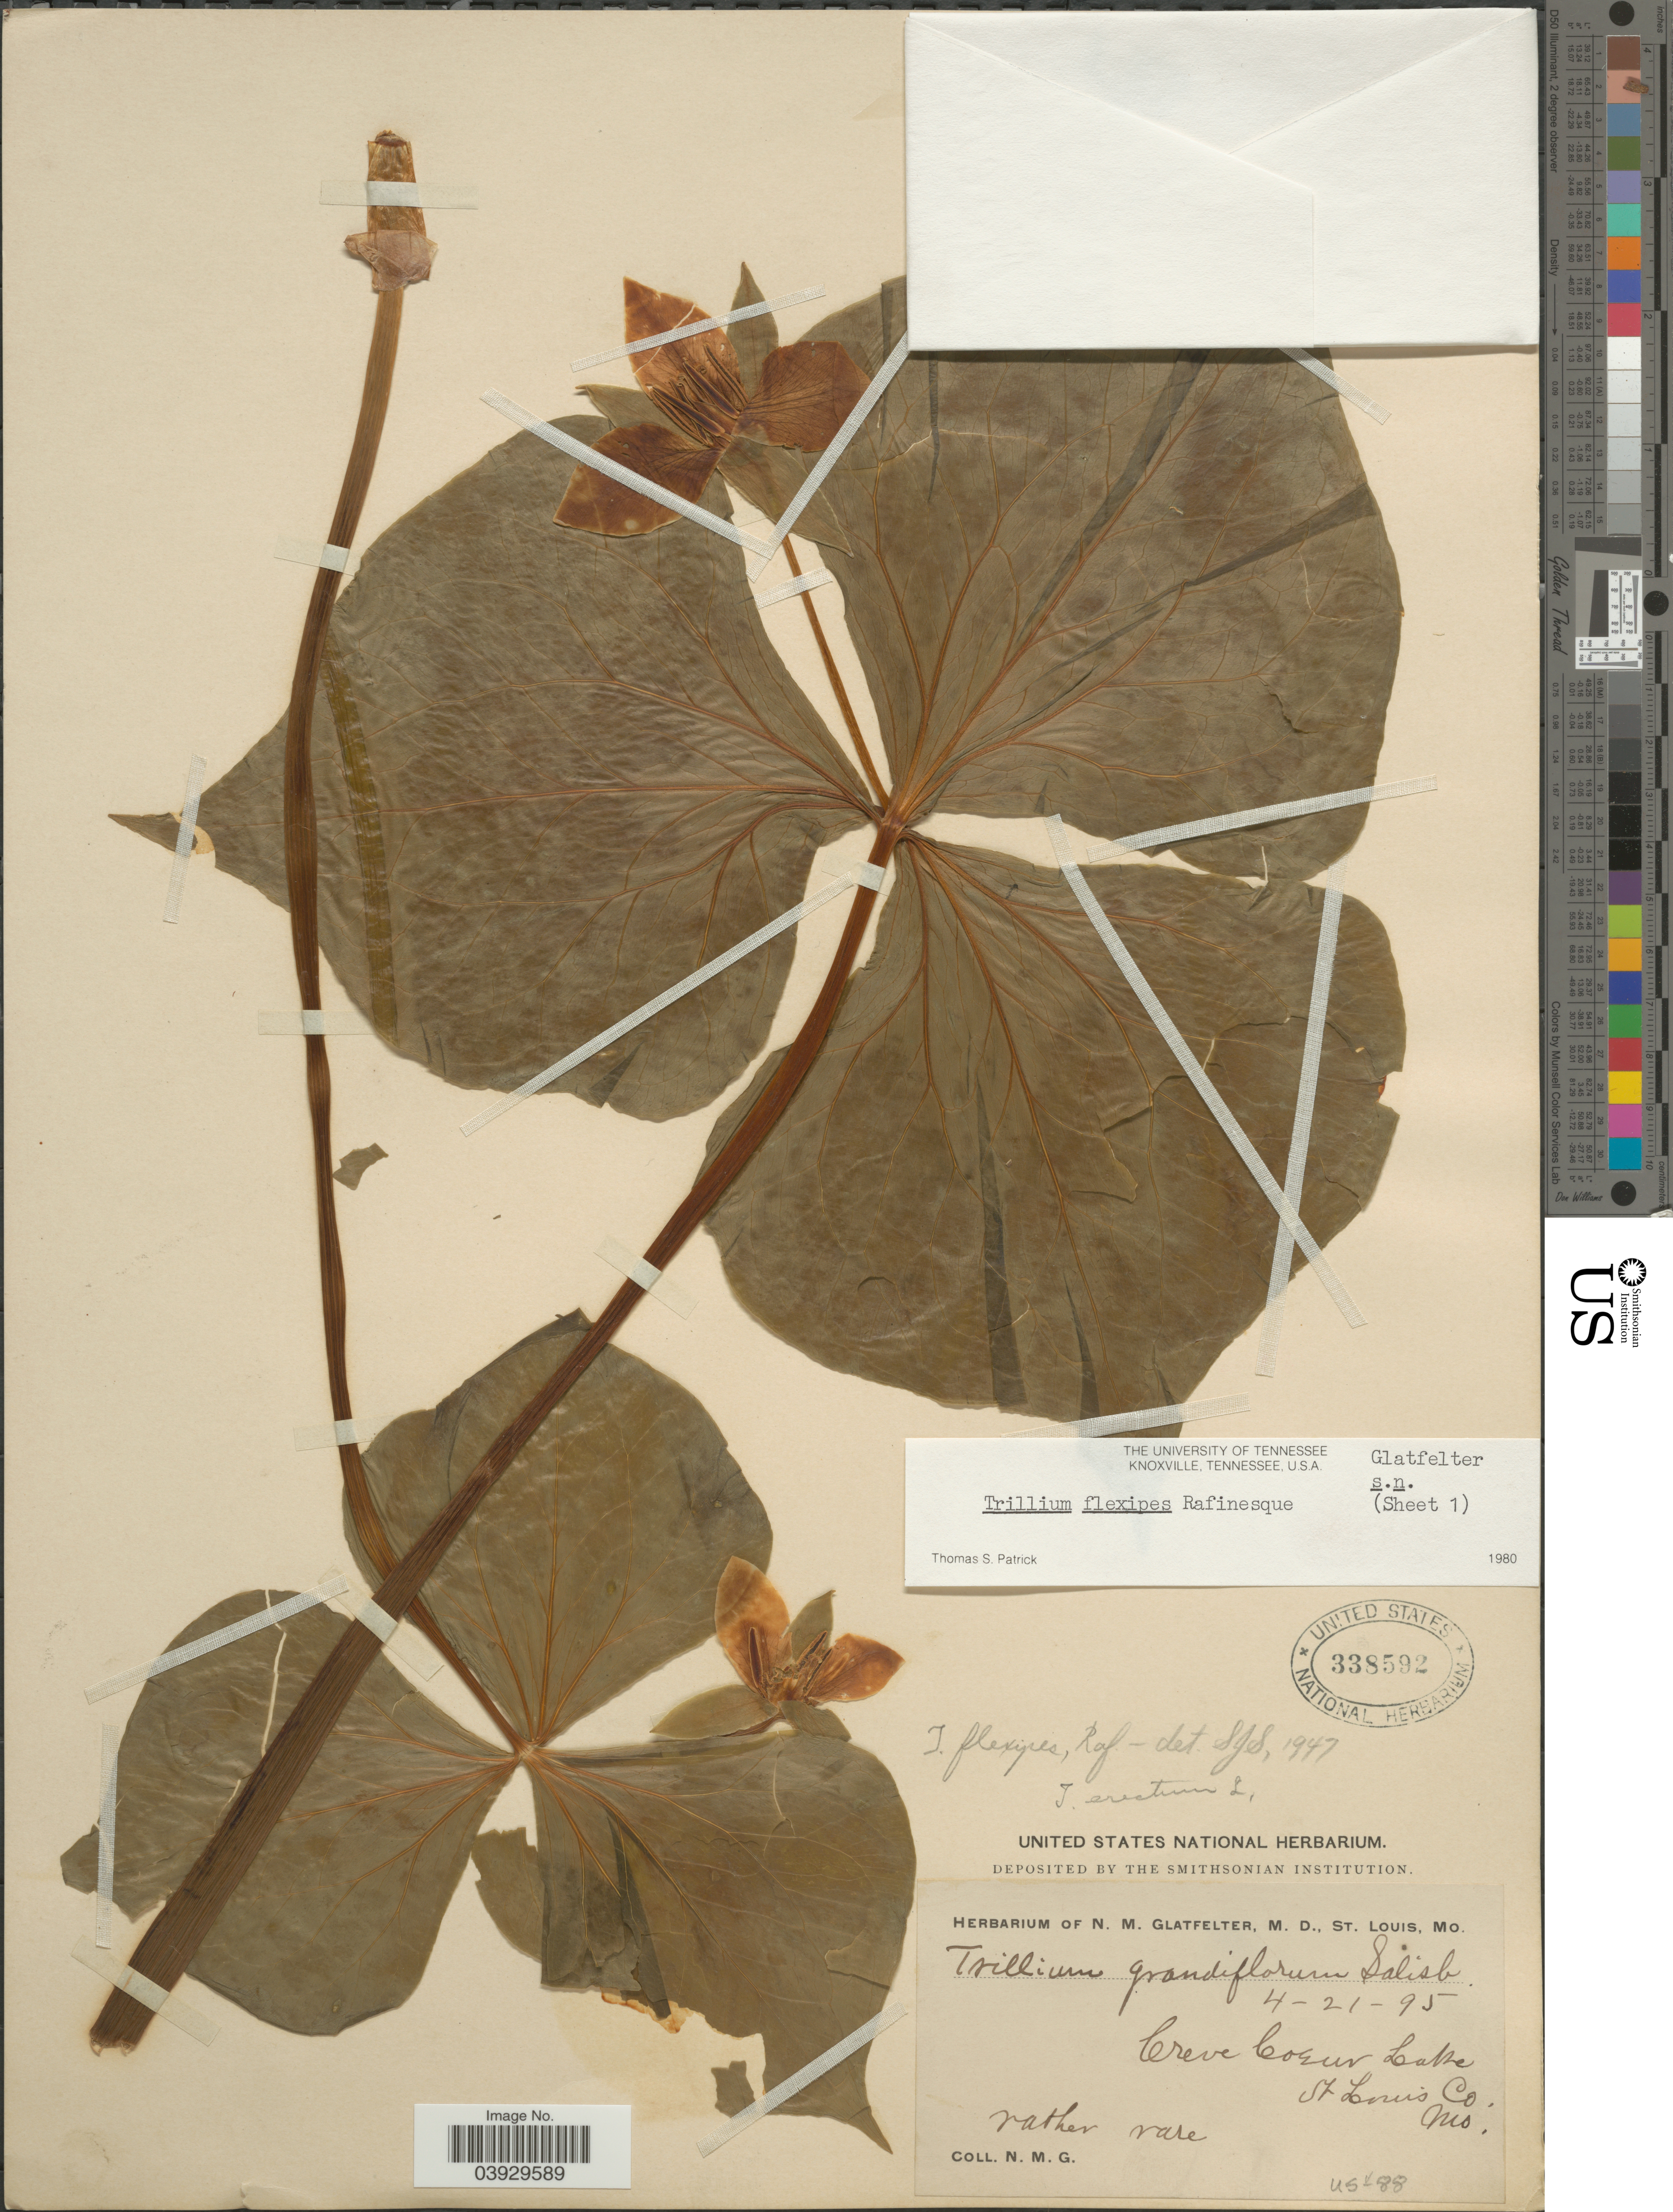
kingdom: Plantae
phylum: Tracheophyta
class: Liliopsida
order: Liliales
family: Melanthiaceae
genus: Trillium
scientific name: Trillium flexipes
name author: Raf.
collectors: N. M. Glatfelter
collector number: US-88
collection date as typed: Transcribed d/m/y: 21/4/95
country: United States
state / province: Missouri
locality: Creve Coeur Lake. St Louis Co.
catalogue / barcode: US 338592